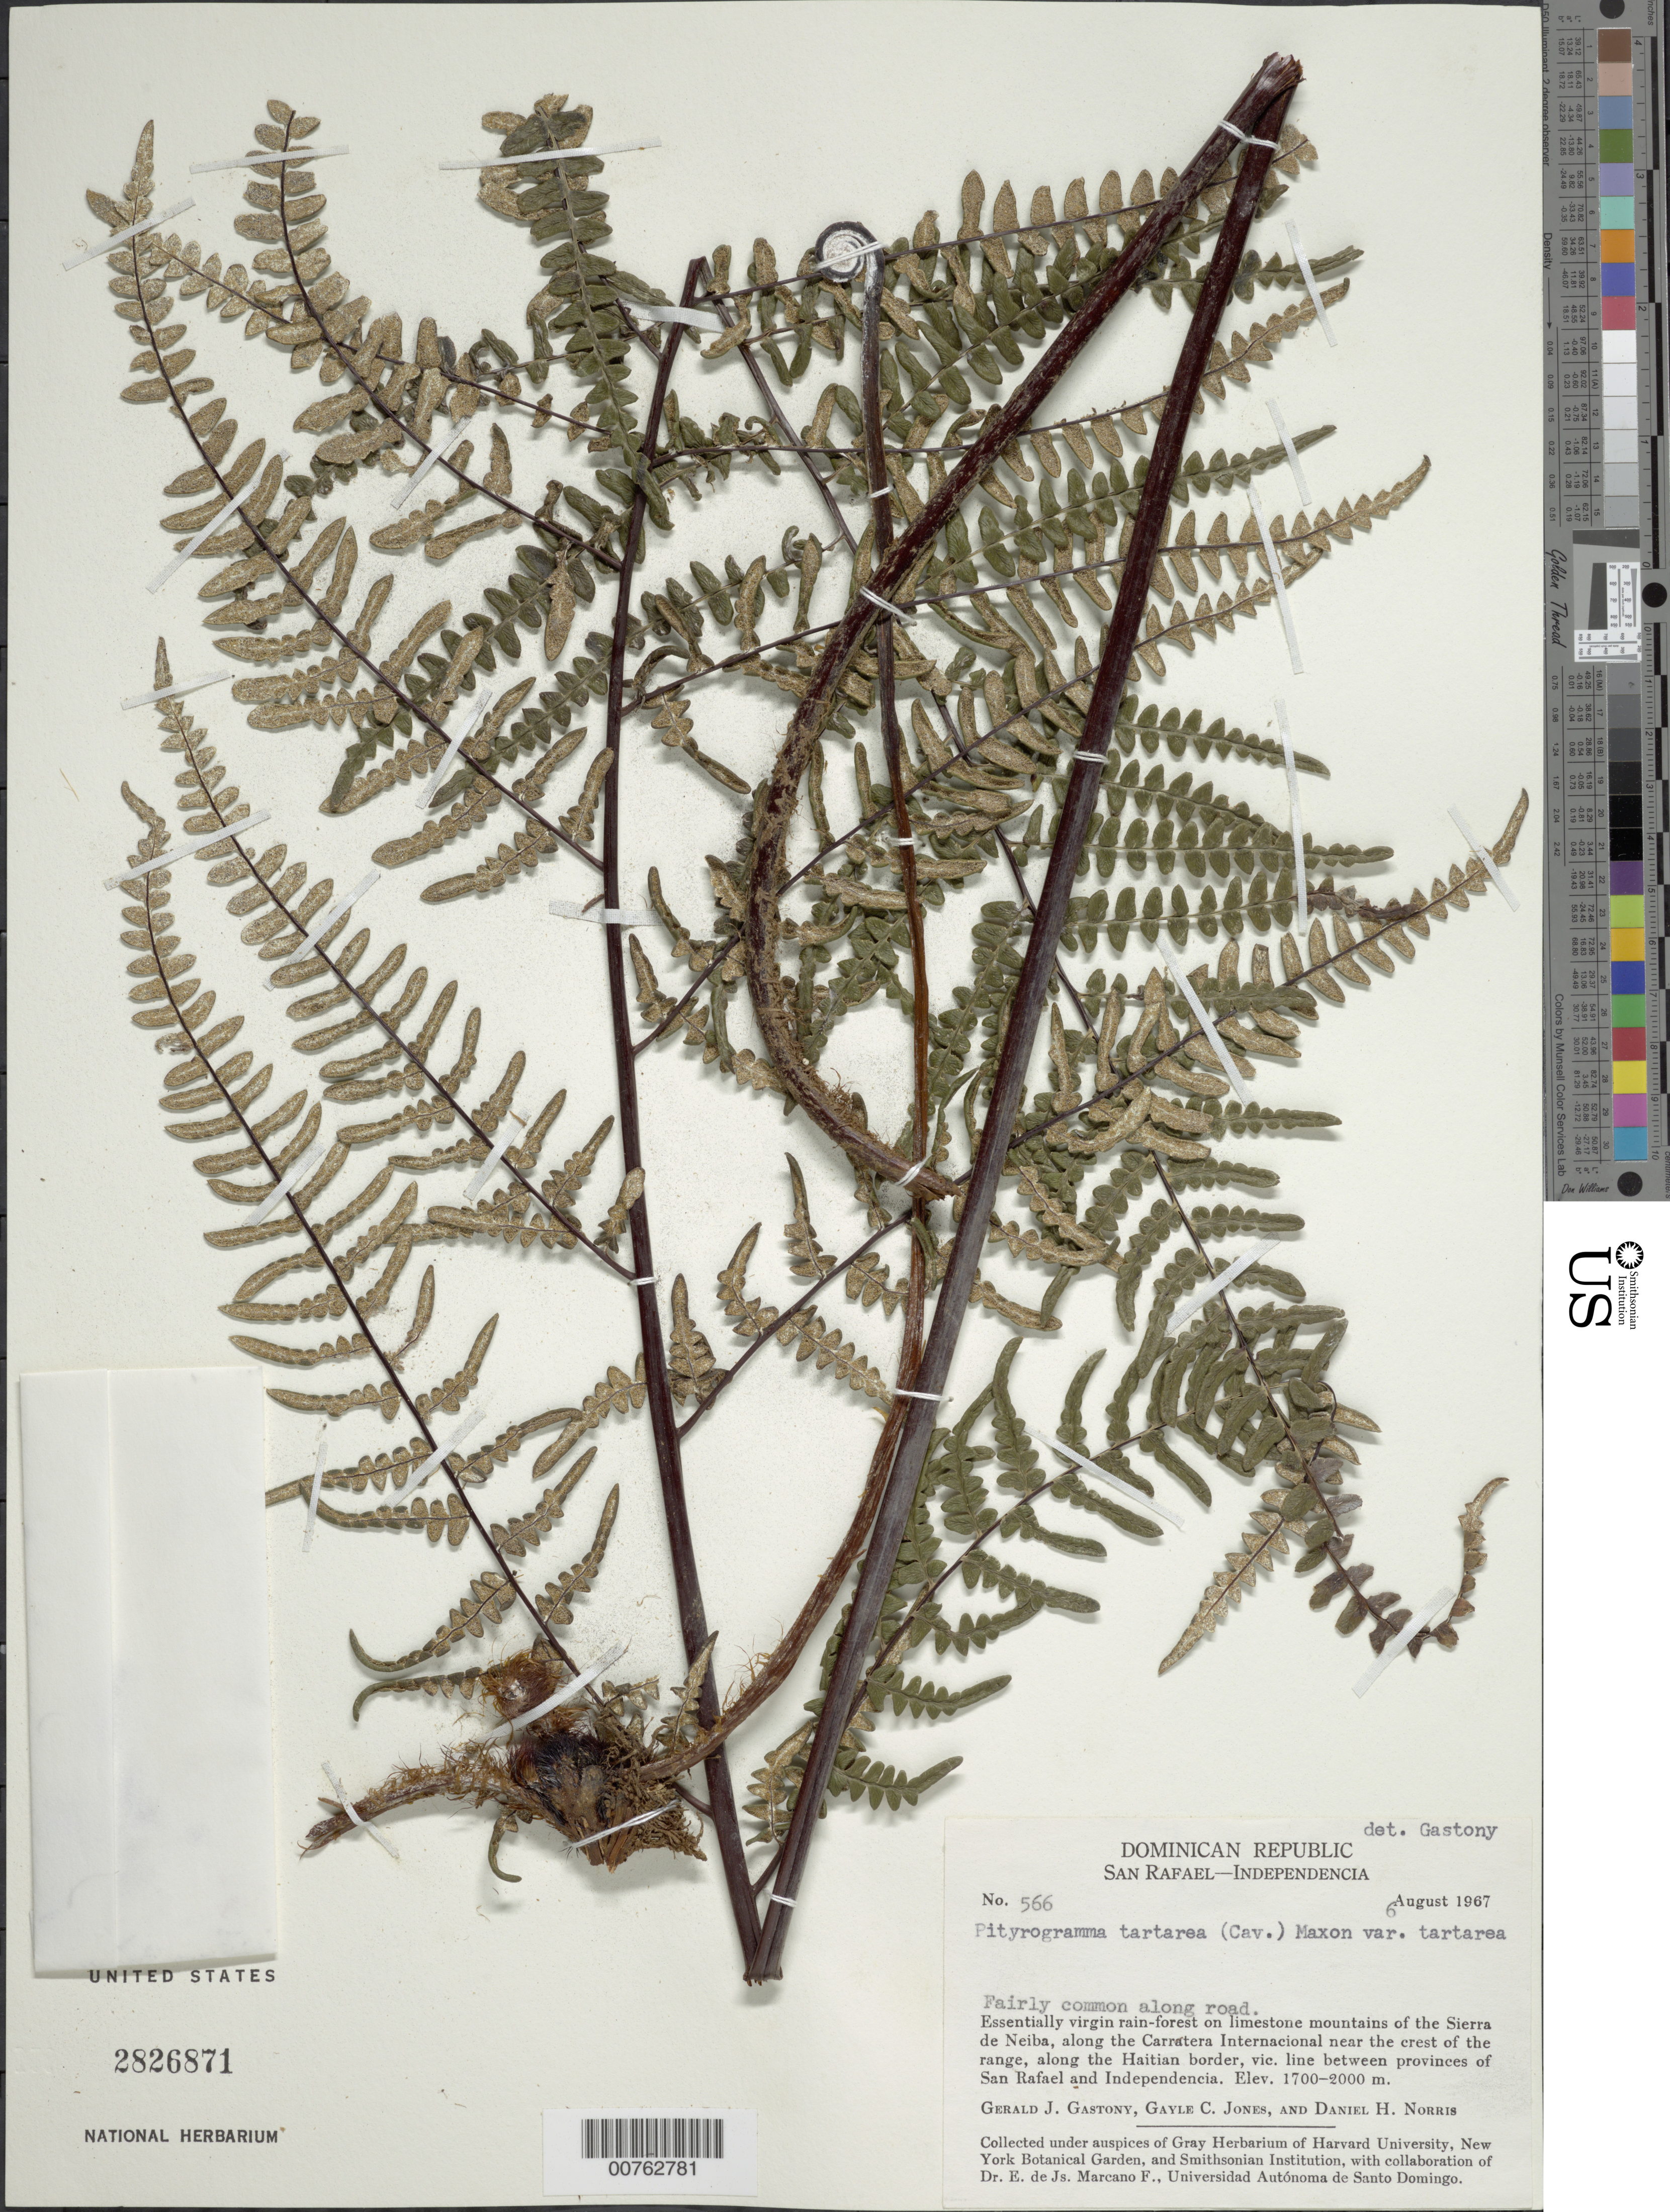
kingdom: Plantae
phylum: Tracheophyta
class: Polypodiopsida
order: Polypodiales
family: Pteridaceae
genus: Pityrogramma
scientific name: Pityrogramma ebenea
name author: (L.) Proctor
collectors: G. Gastony, G. Jones & D. Norris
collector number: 566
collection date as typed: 06 Aug 1967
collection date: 1967-08-06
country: Dominican Republic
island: Hispaniola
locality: Sierra de Neiba, along the Carretera Internacional near the crest of the range, along the Hatian border, vic. Line between provinces of San Rafael and Independencia.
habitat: Virgin rain-forest on limestone mountains.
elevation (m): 1700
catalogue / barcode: US 2826871